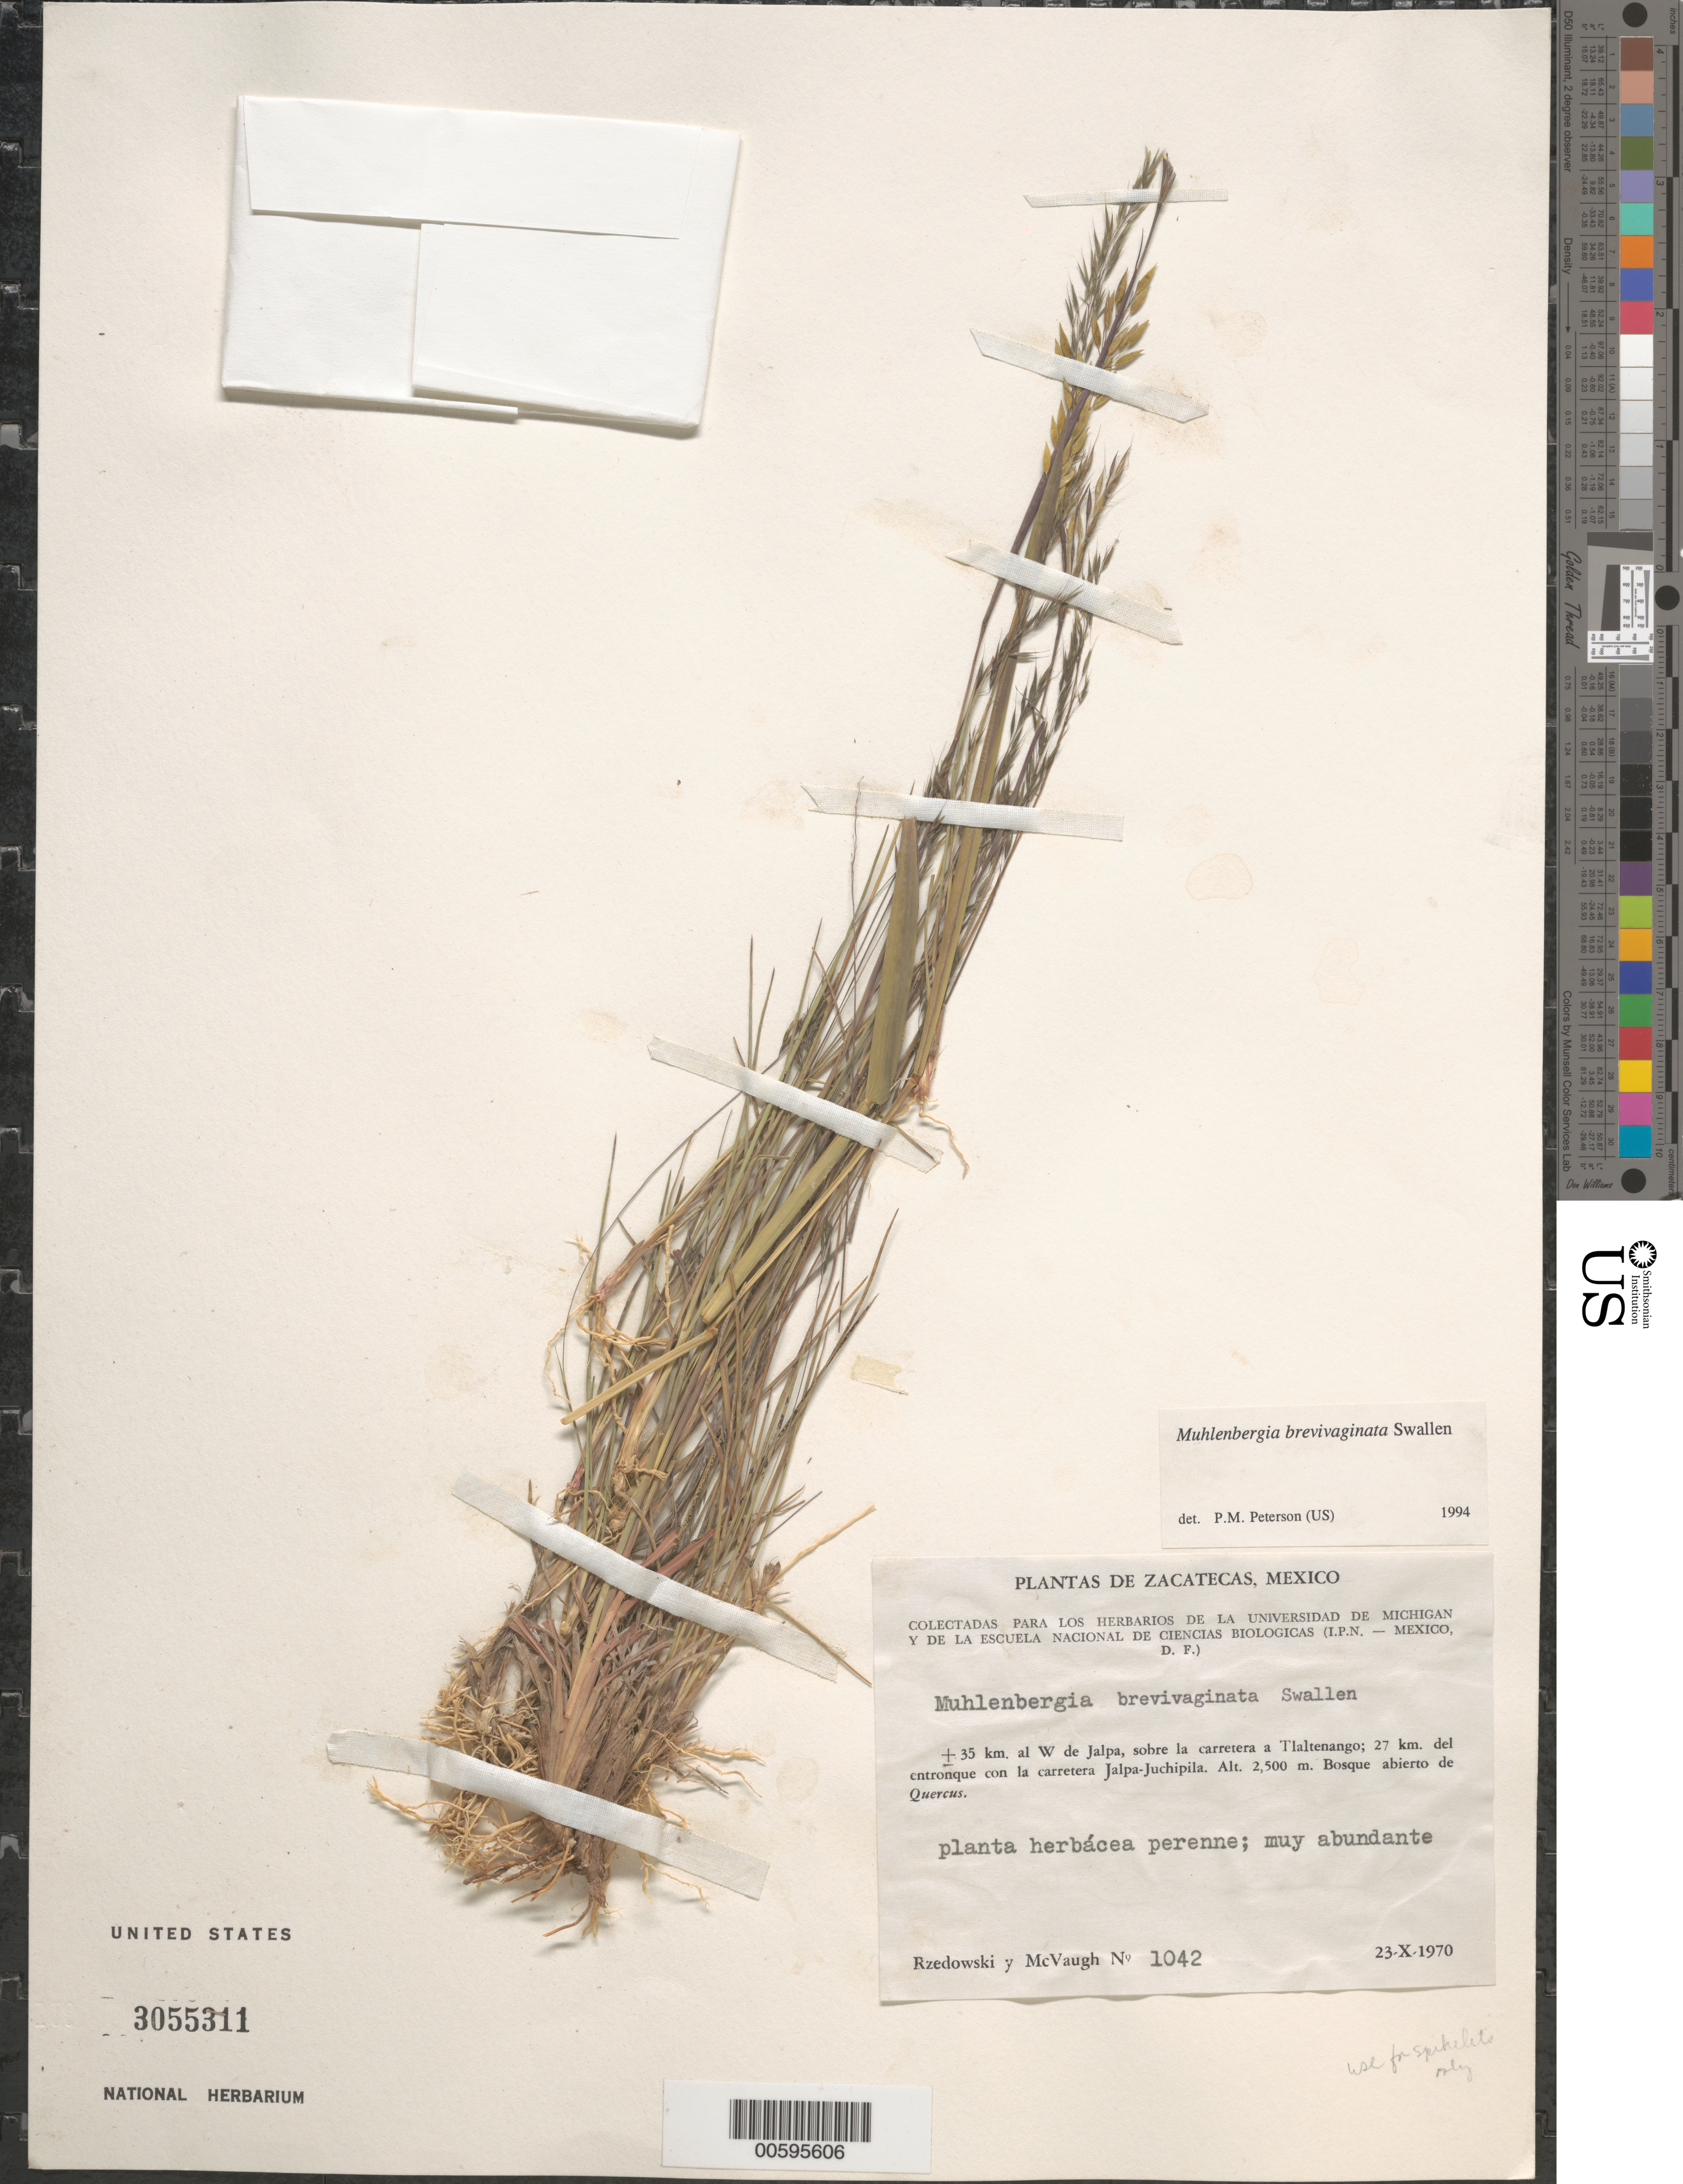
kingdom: Plantae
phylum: Tracheophyta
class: Liliopsida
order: Poales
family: Poaceae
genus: Muhlenbergia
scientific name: Muhlenbergia brevivaginata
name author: Swallen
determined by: Peterson, Paul M., (BOT), Smithsonian Institution - National Museum of Natural History (UNITED STATES)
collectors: R. McVaugh & J. Rzedowski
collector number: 1042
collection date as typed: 23 Oct 1970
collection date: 1970-10-23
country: Mexico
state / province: Zacatecas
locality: +/- 35 km al W de Jalpa, sobre la carretera a Tlaltenango; 27 km del entronque con la carretera Jalpa-Juchipila.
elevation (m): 2500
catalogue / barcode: US 3055311